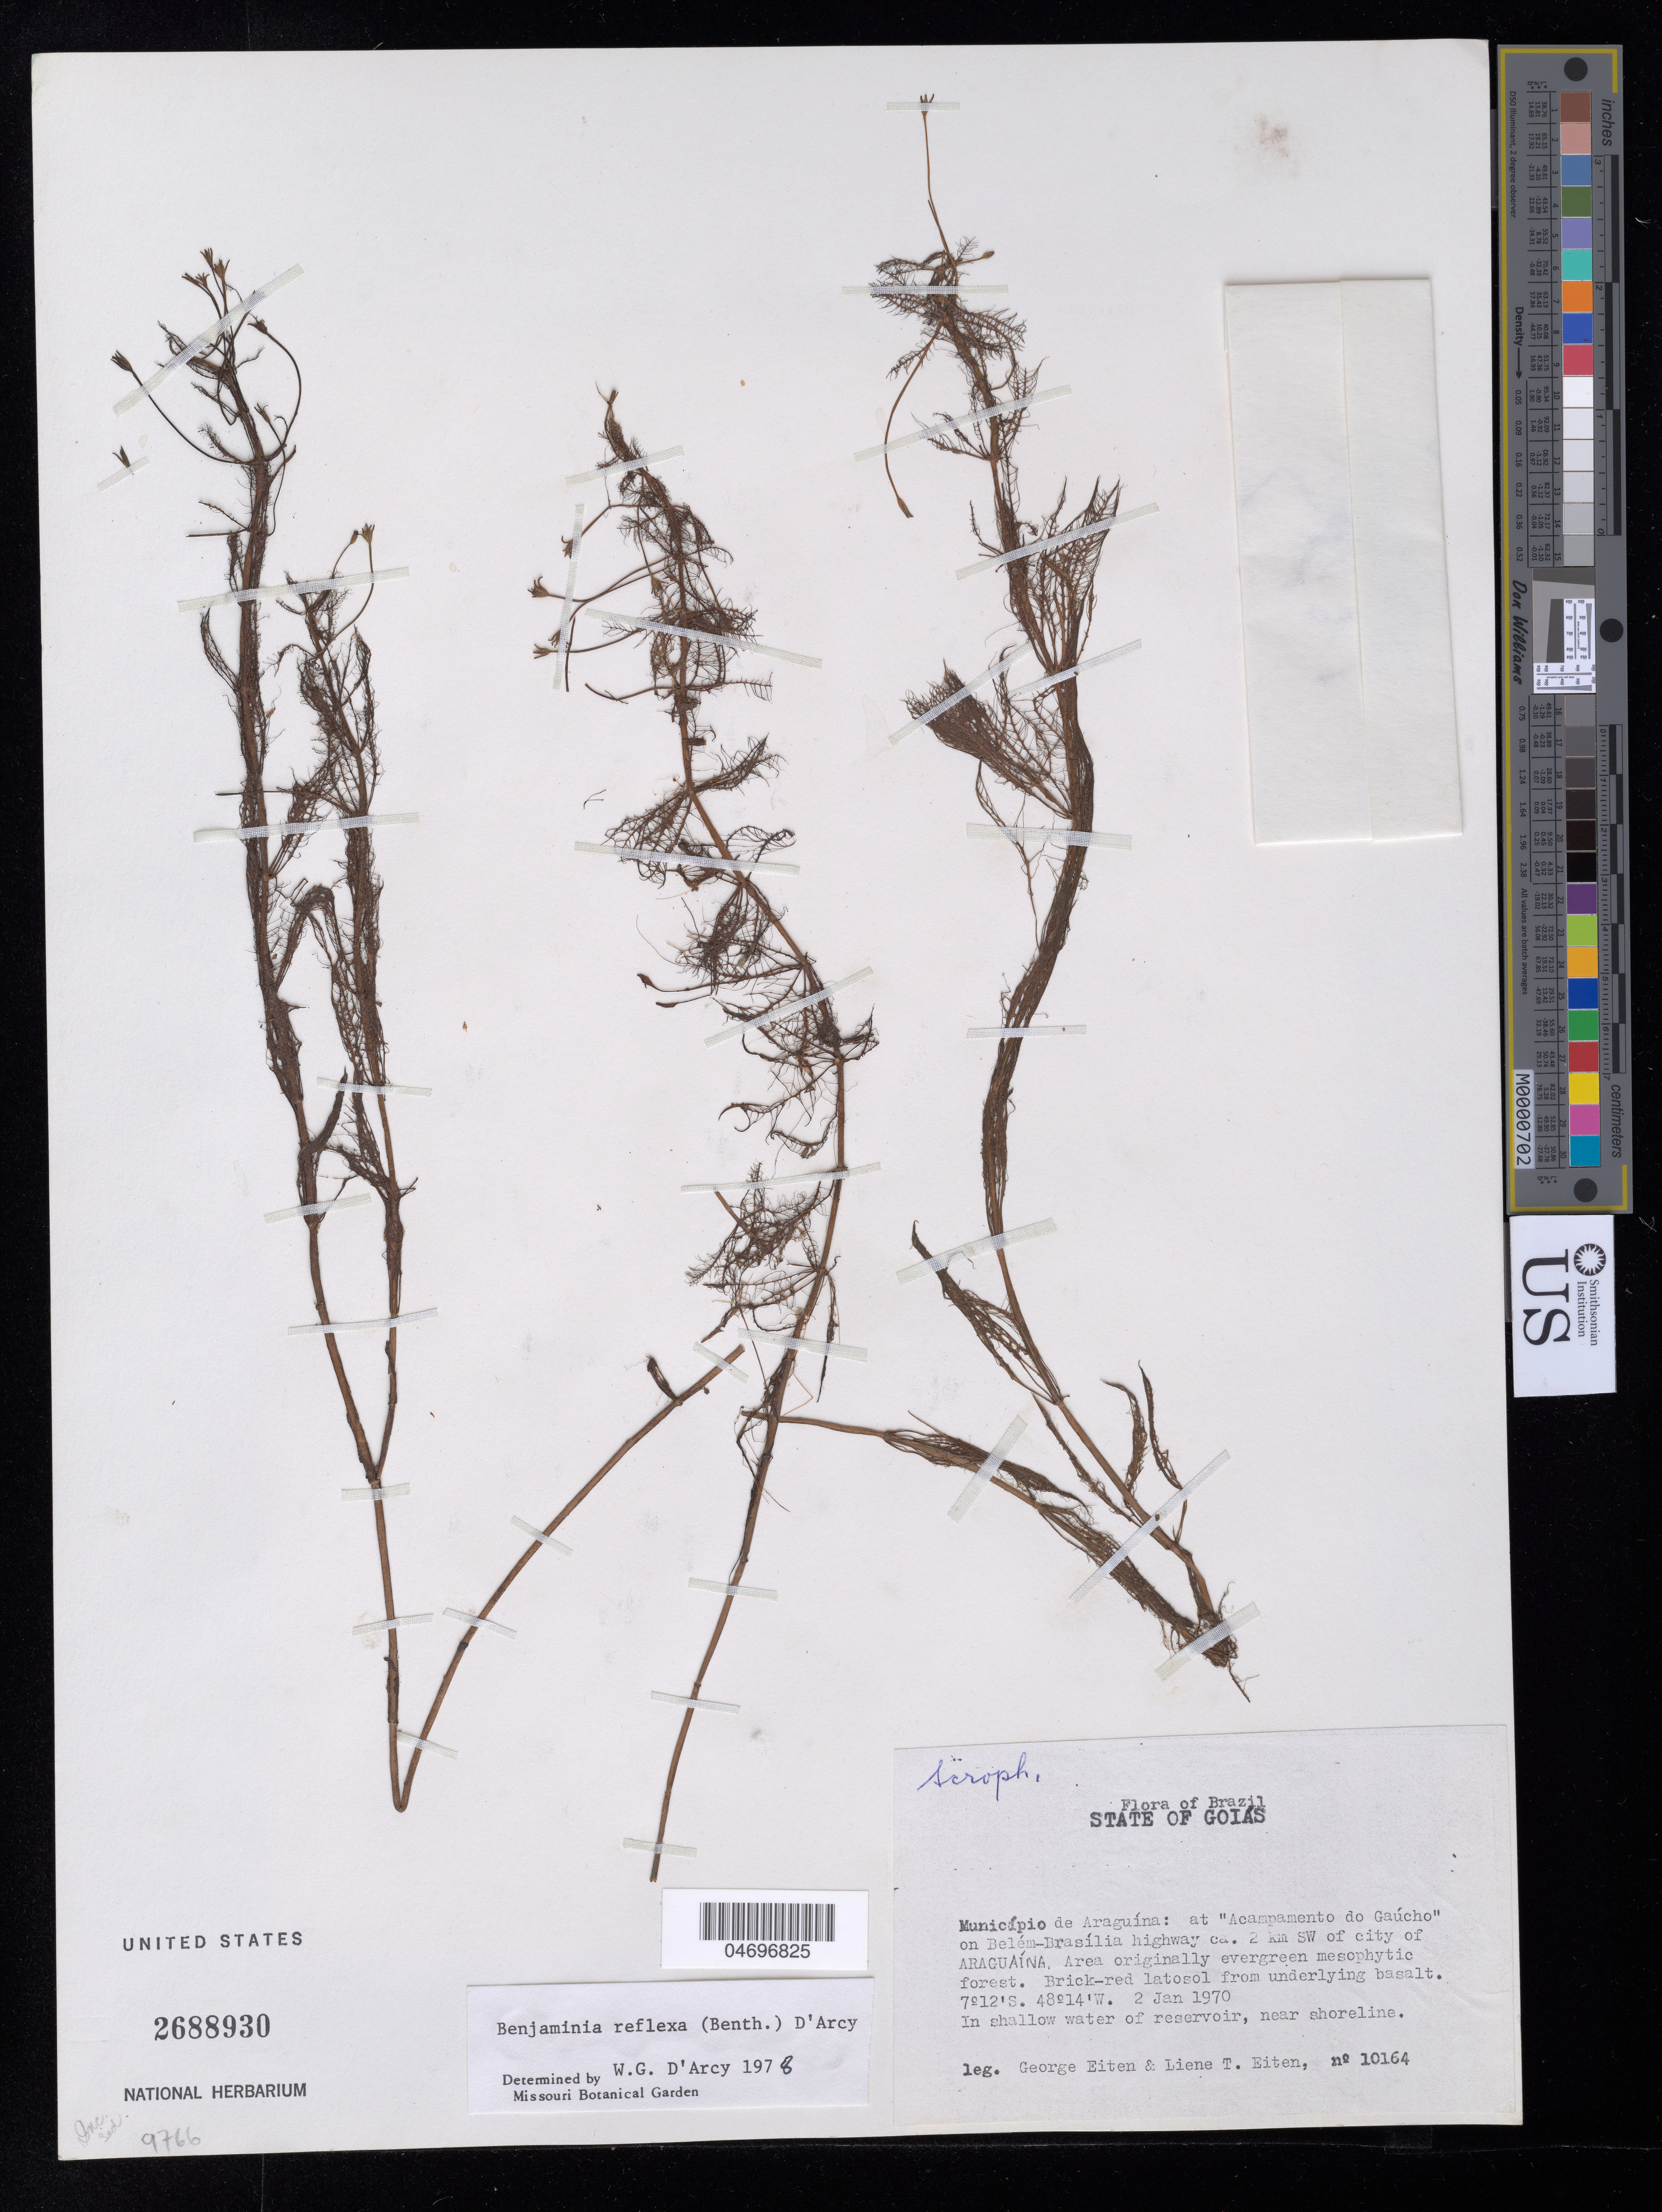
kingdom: Plantae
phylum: Tracheophyta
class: Magnoliopsida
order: Lamiales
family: Plantaginaceae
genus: Benjaminia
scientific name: Benjaminia reflexa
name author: (Benth.) D'Arcy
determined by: D'Arcy, W. G.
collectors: G. Eiten & L. T. Eiten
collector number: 10164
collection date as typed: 02 Jan 1970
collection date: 1970-01-02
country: Brazil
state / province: Goiás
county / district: Araguaína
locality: At "Acampamento do Gaucho" on Belem-Brasilia hwy ca 2 km SW of city of Araguaina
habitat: In shallow water of reservoir, near shoreline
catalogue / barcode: US 2688930